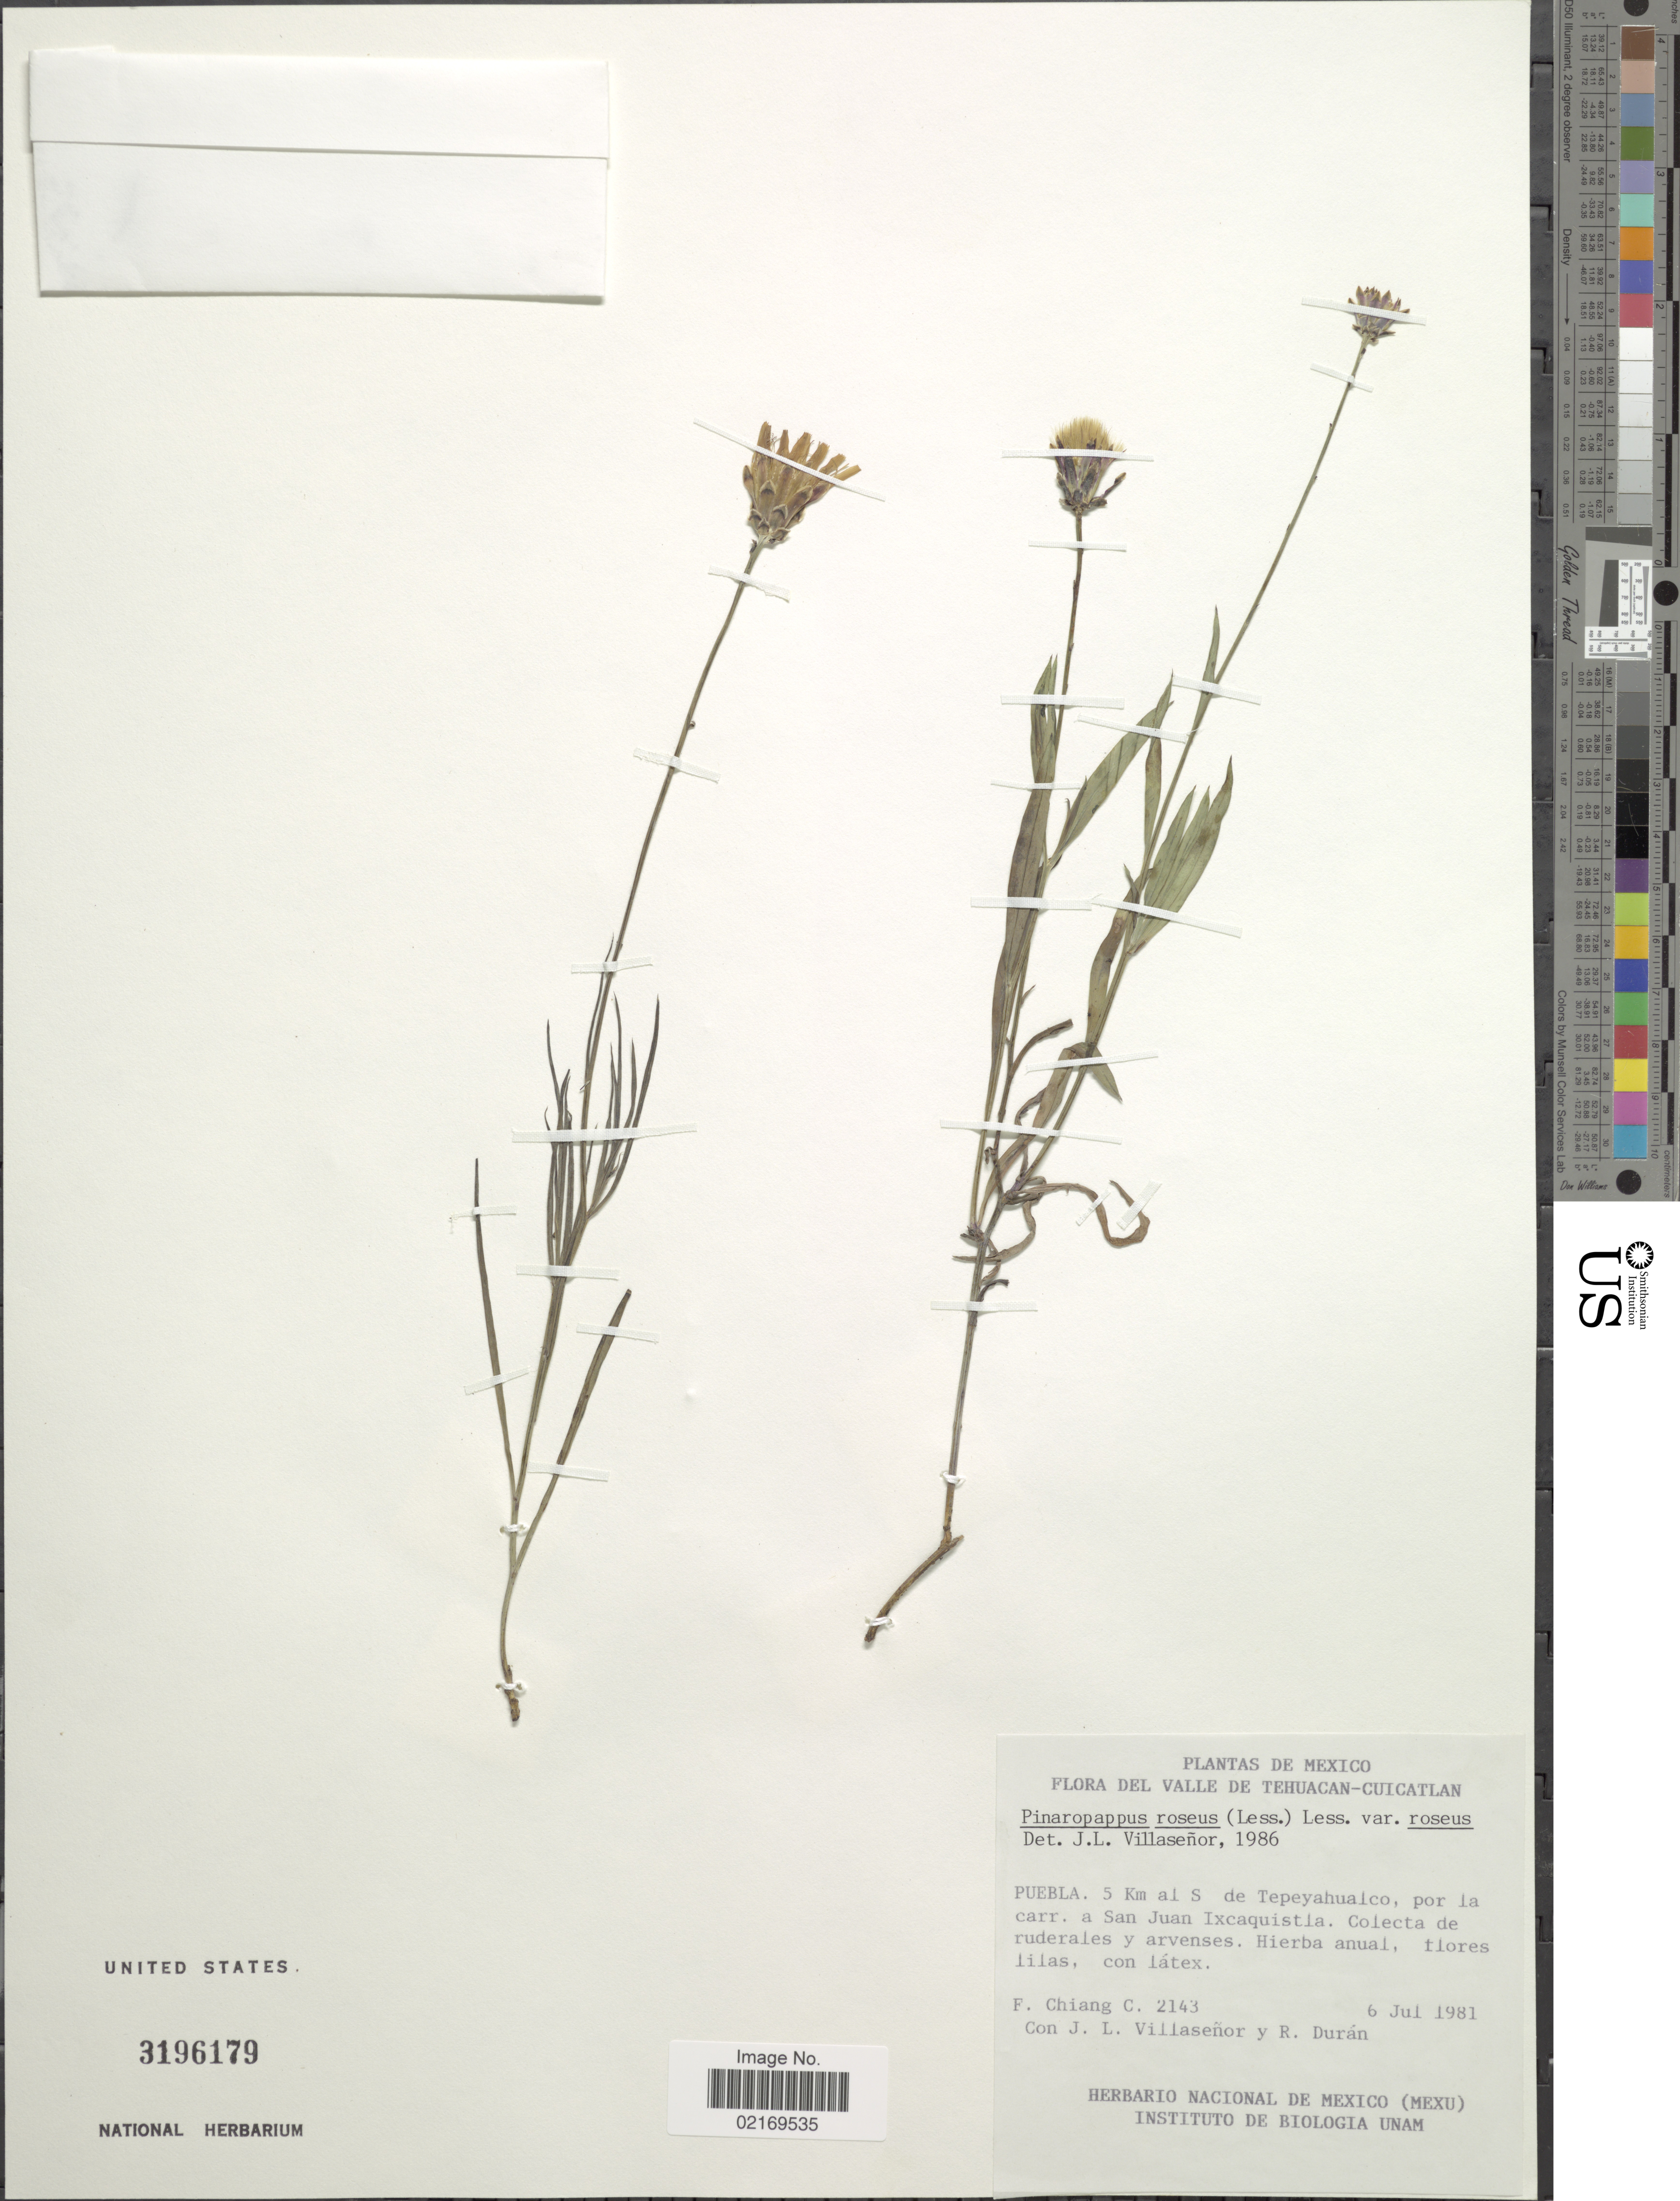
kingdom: Plantae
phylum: Tracheophyta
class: Magnoliopsida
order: Asterales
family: Asteraceae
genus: Pinaropappus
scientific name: Pinaropappus roseus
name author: Less.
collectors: F. Chiang C., J. L. Villasenor & R. Durán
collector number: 2143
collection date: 1981-07-06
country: Mexico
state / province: Puebla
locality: Flora del valle de Tehuacan-Cuicatlan, 5 Km al S de Tepeyahualco, por la carr. a San Ixcaquistla.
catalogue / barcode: US 3196179